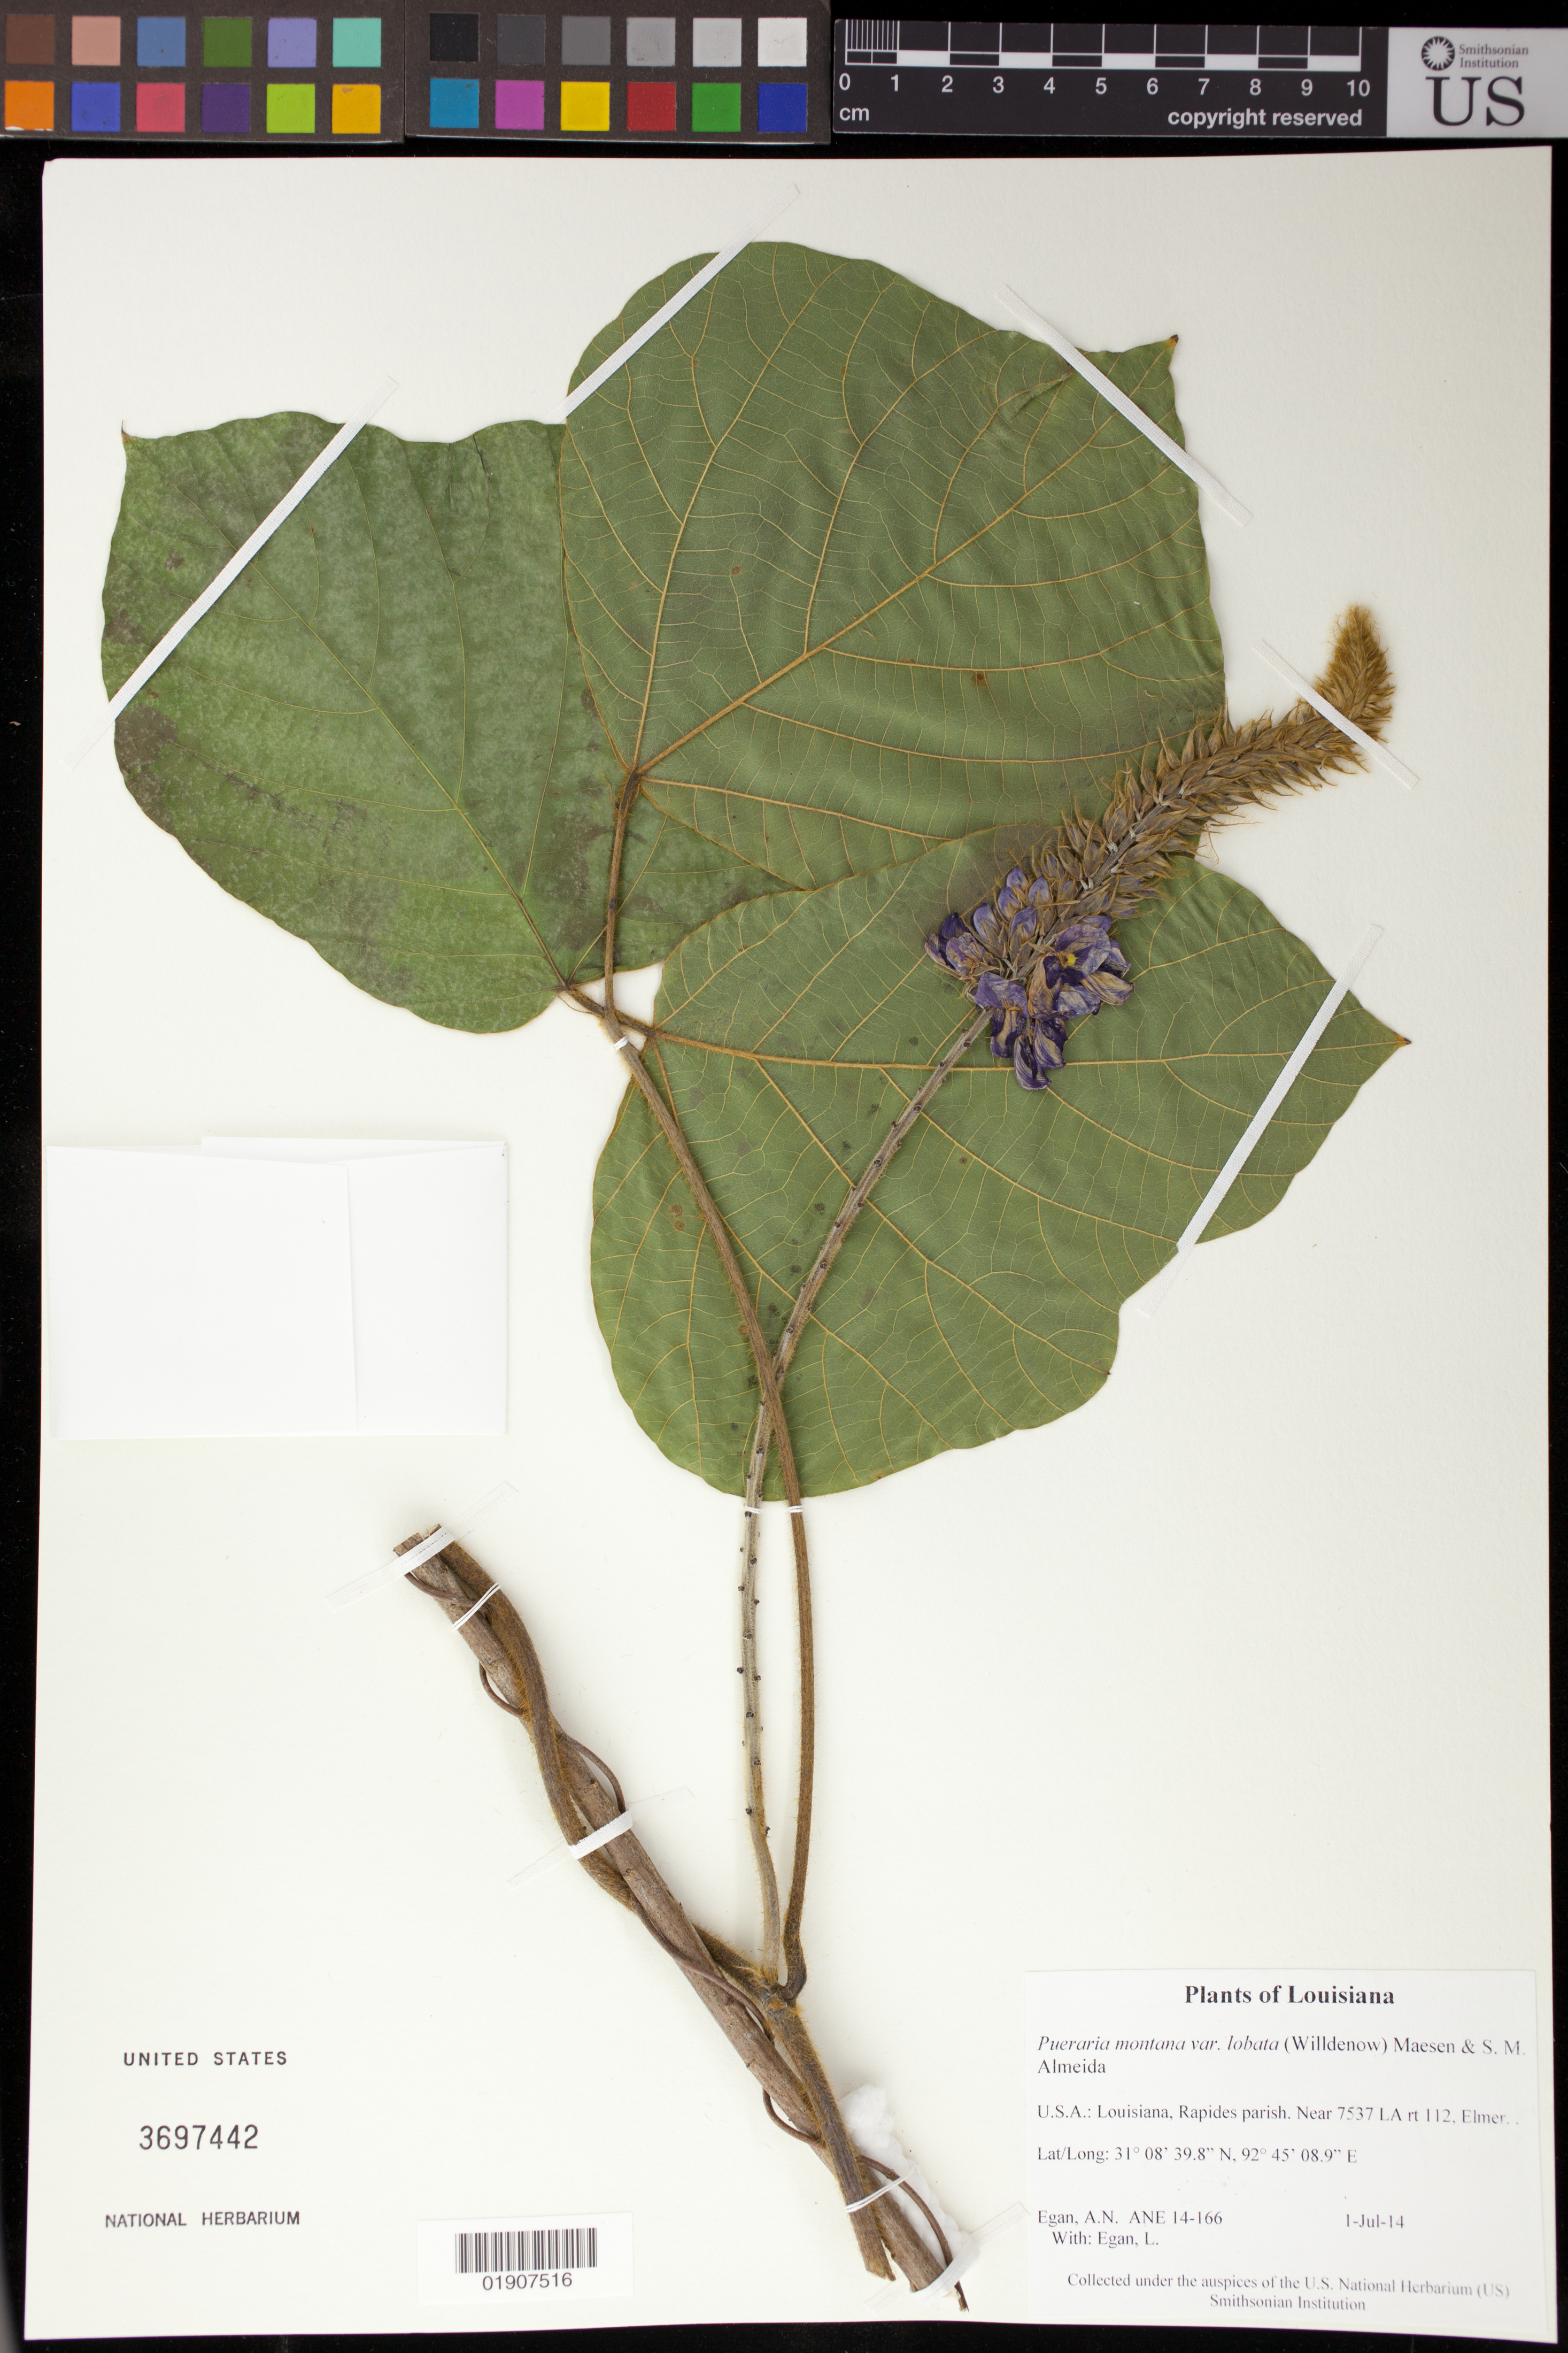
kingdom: Plantae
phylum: Tracheophyta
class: Magnoliopsida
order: Fabales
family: Fabaceae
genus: Pueraria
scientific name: Pueraria montana var. lobata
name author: (Willd.) Maesen & S.M. Almeida ex Sanjappa & Pradeep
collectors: A. N. Egan & L. Egan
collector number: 14-166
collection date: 2014-07-01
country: United States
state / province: Louisiana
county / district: Rapides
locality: Near 7537 LA rt 112, Elmer.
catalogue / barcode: US 3697442